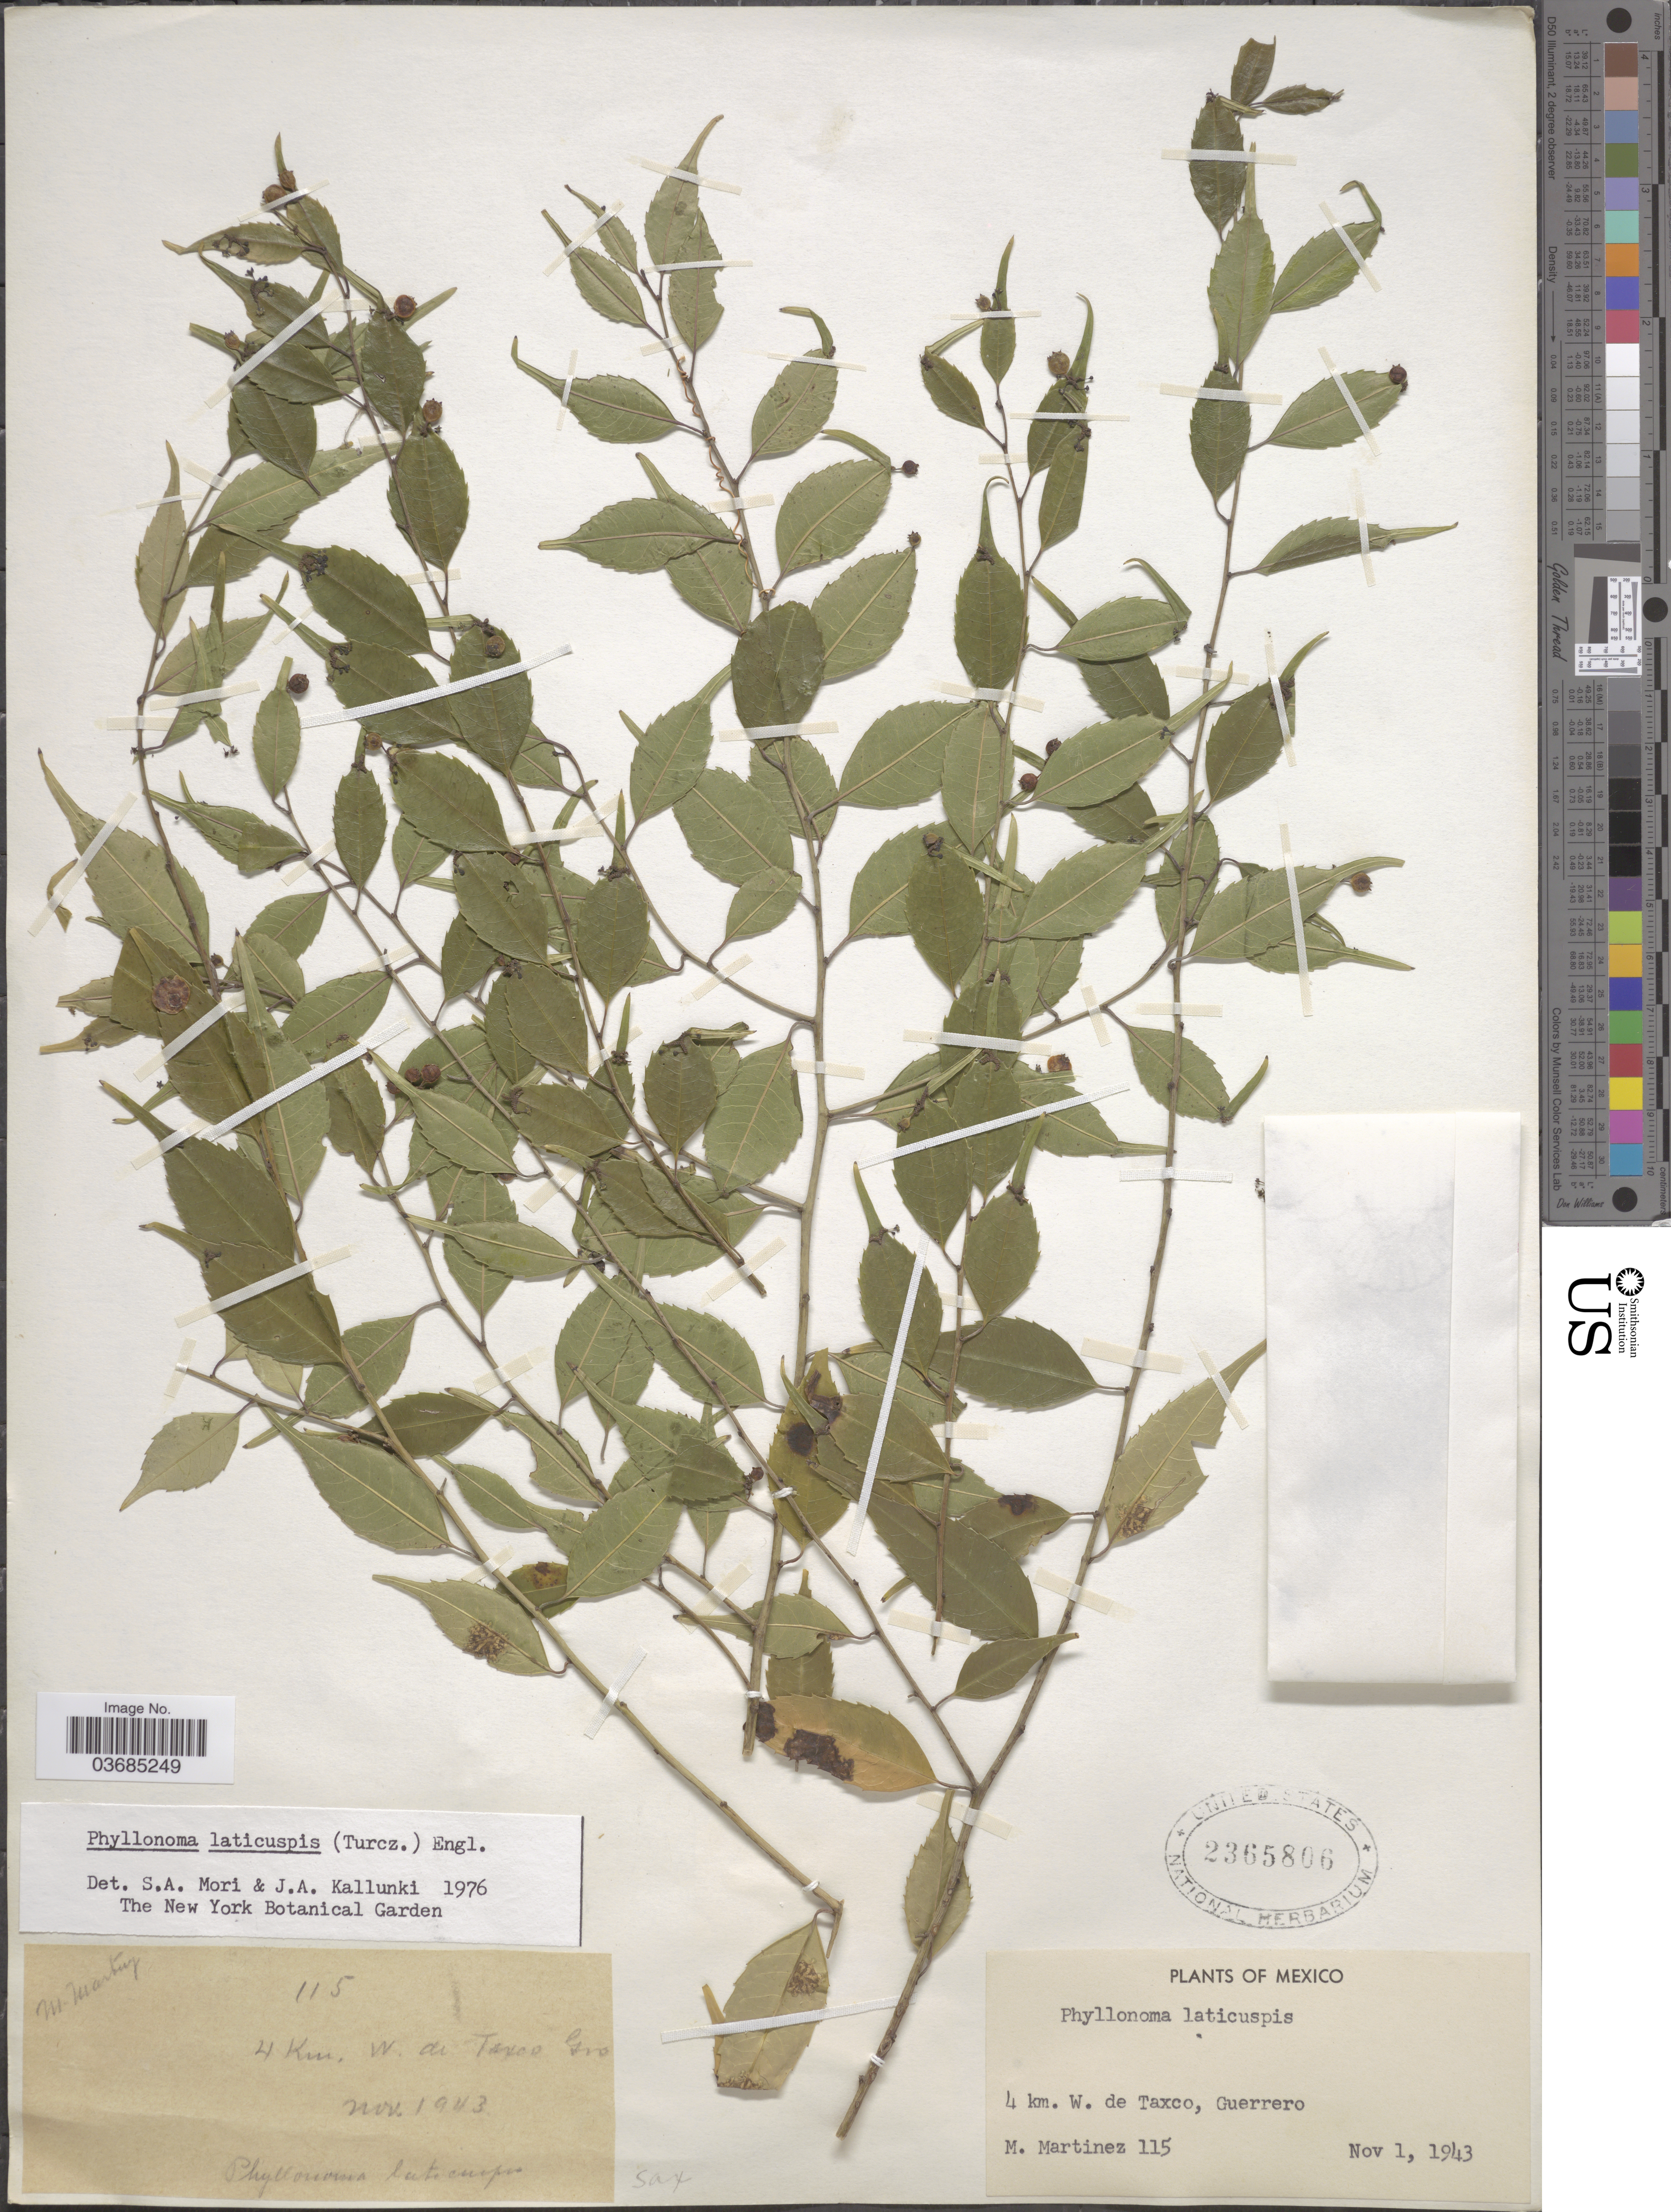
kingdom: Plantae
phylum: Tracheophyta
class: Magnoliopsida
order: Aquifoliales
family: Phyllonomaceae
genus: Phyllonoma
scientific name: Phyllonoma laticuspis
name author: (Turcz.) Engl.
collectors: M. Martínez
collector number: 115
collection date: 1943-11-01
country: Mexico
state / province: Guerrero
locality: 4 km. W. de Taxco.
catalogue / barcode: US 2365806